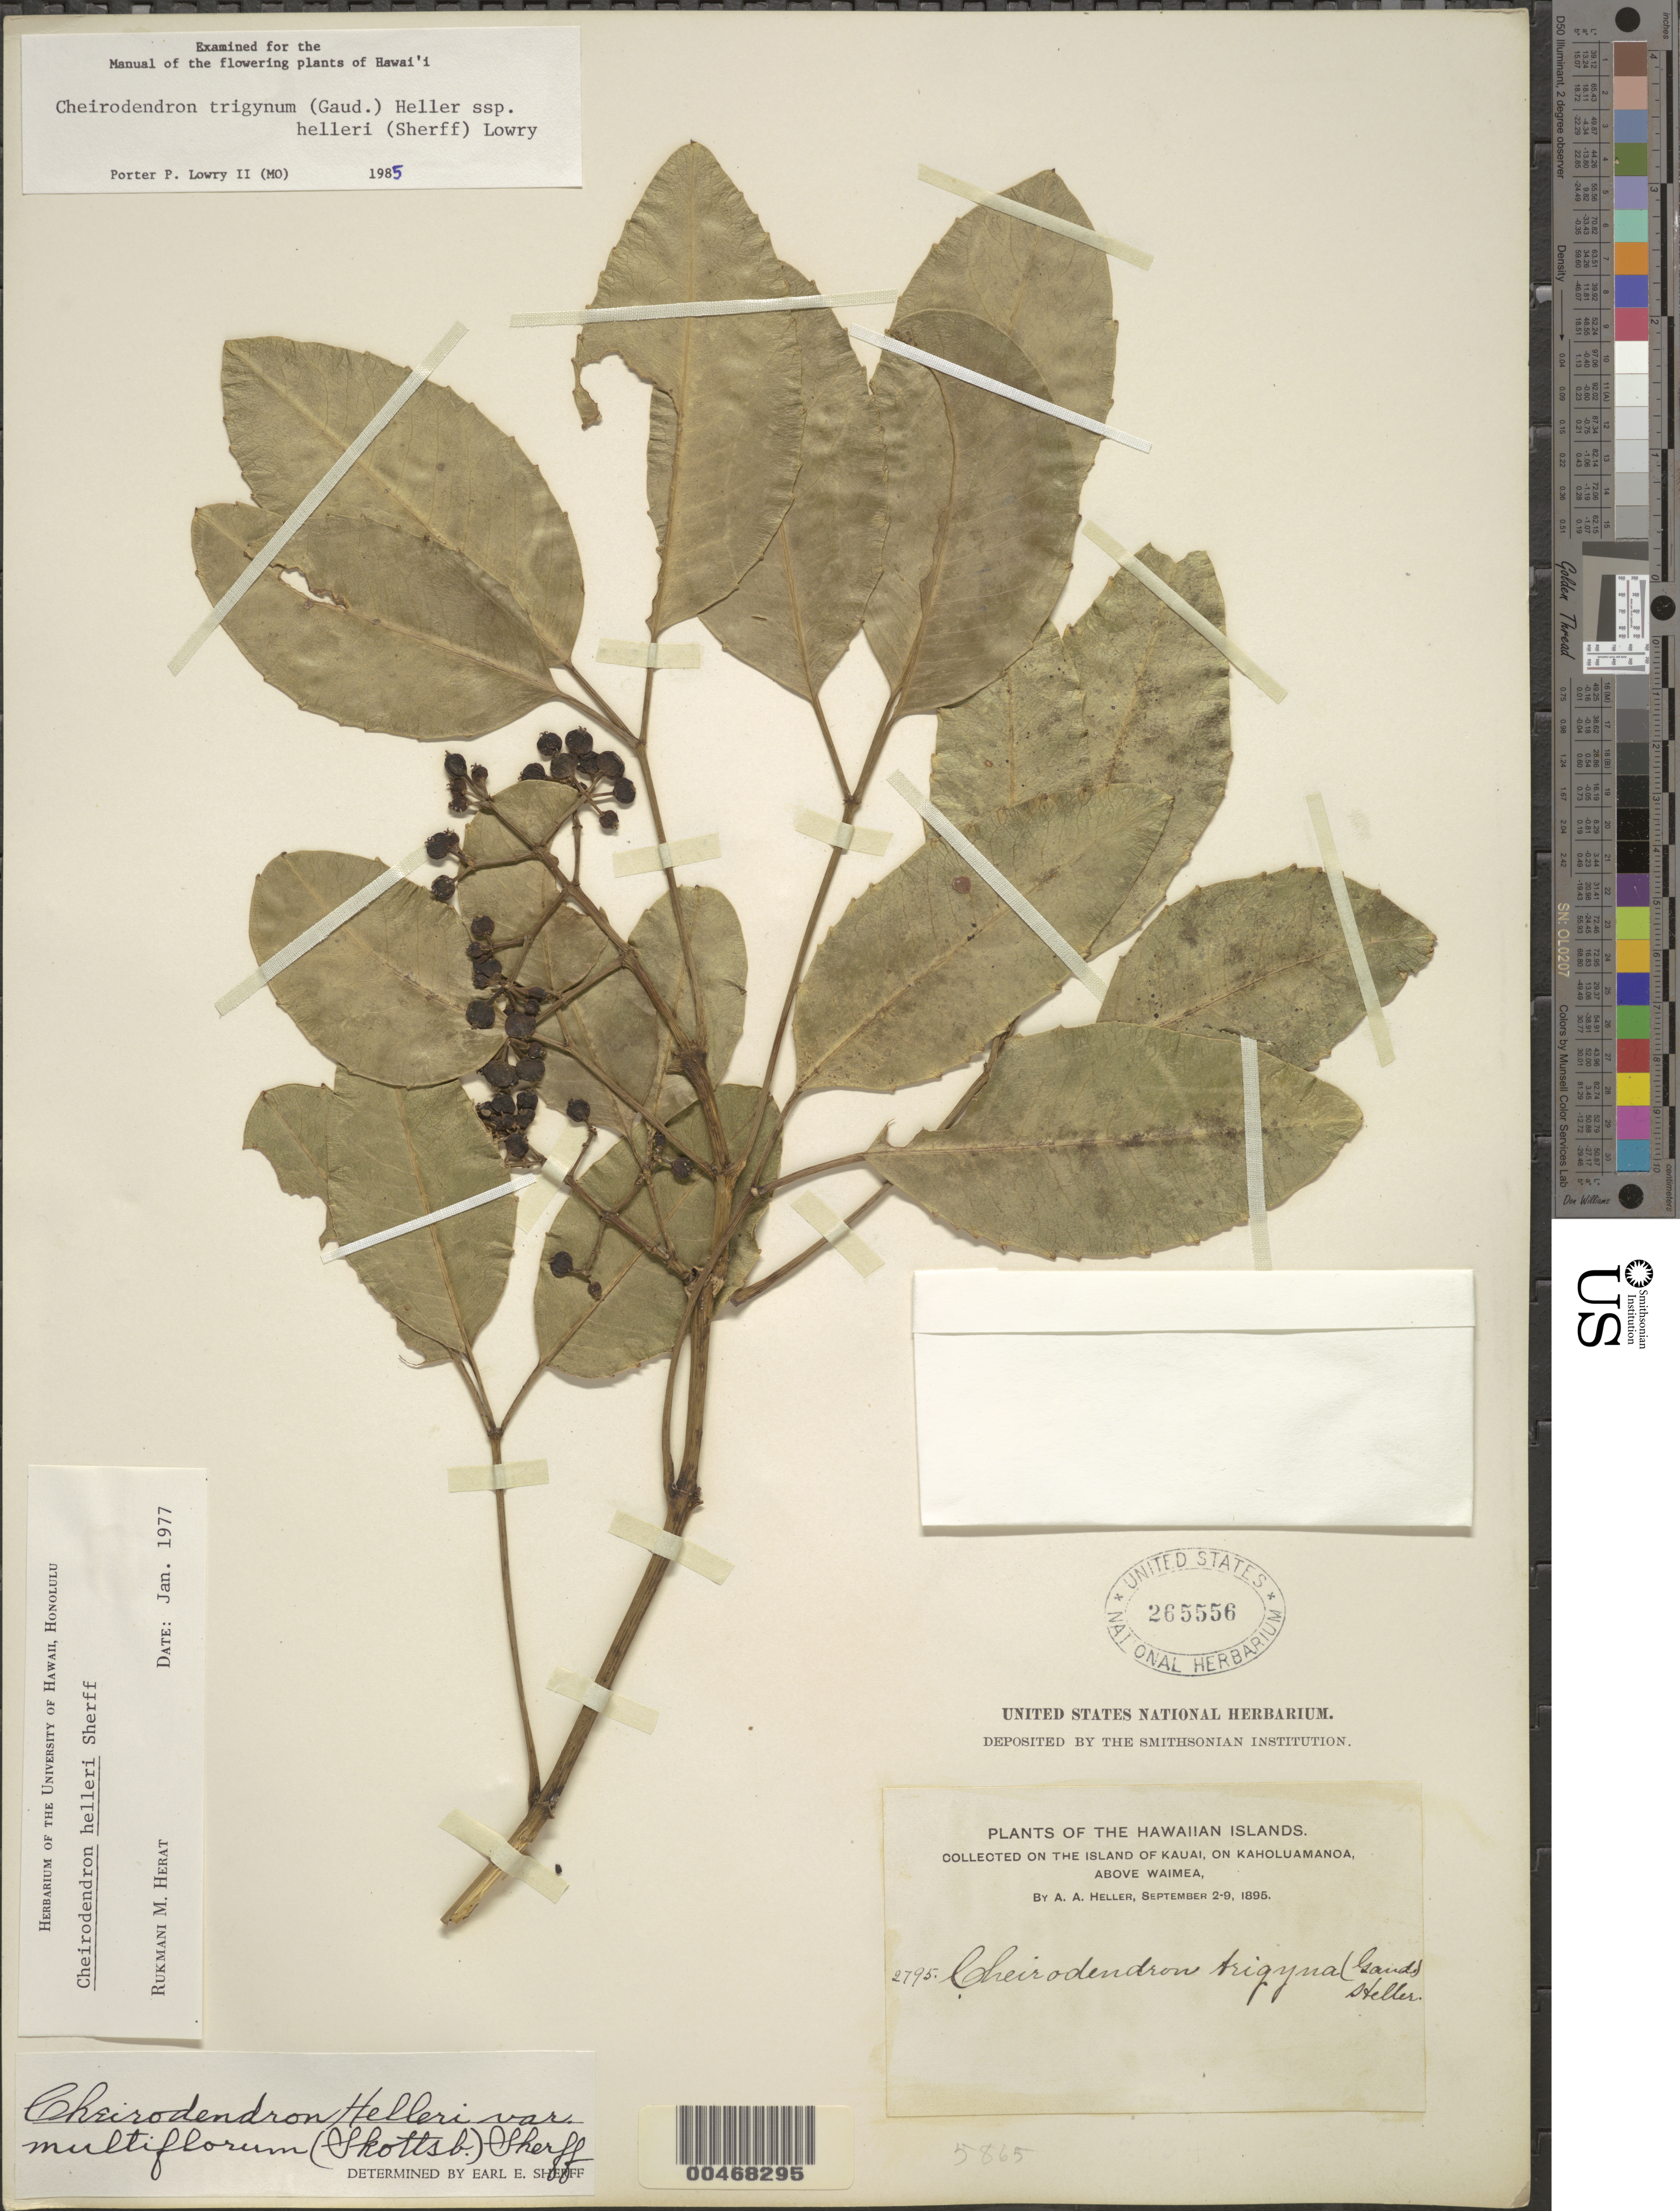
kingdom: Plantae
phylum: Tracheophyta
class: Magnoliopsida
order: Apiales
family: Araliaceae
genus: Cheirodendron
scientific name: Cheirodendron trigynum subsp. helleri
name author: (Gaudich.) A. Heller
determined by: Lowry, P. P., (MO), Missouri Botanical Garden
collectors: A. A. Heller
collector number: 2795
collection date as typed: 2 Sep 1895 to 9 Sep 1895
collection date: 1895-09-02/1895-09-09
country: United States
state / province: Hawaii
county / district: Kauai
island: Kaua'i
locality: On Kaholuamanoa, above Waimea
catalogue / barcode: US 265556